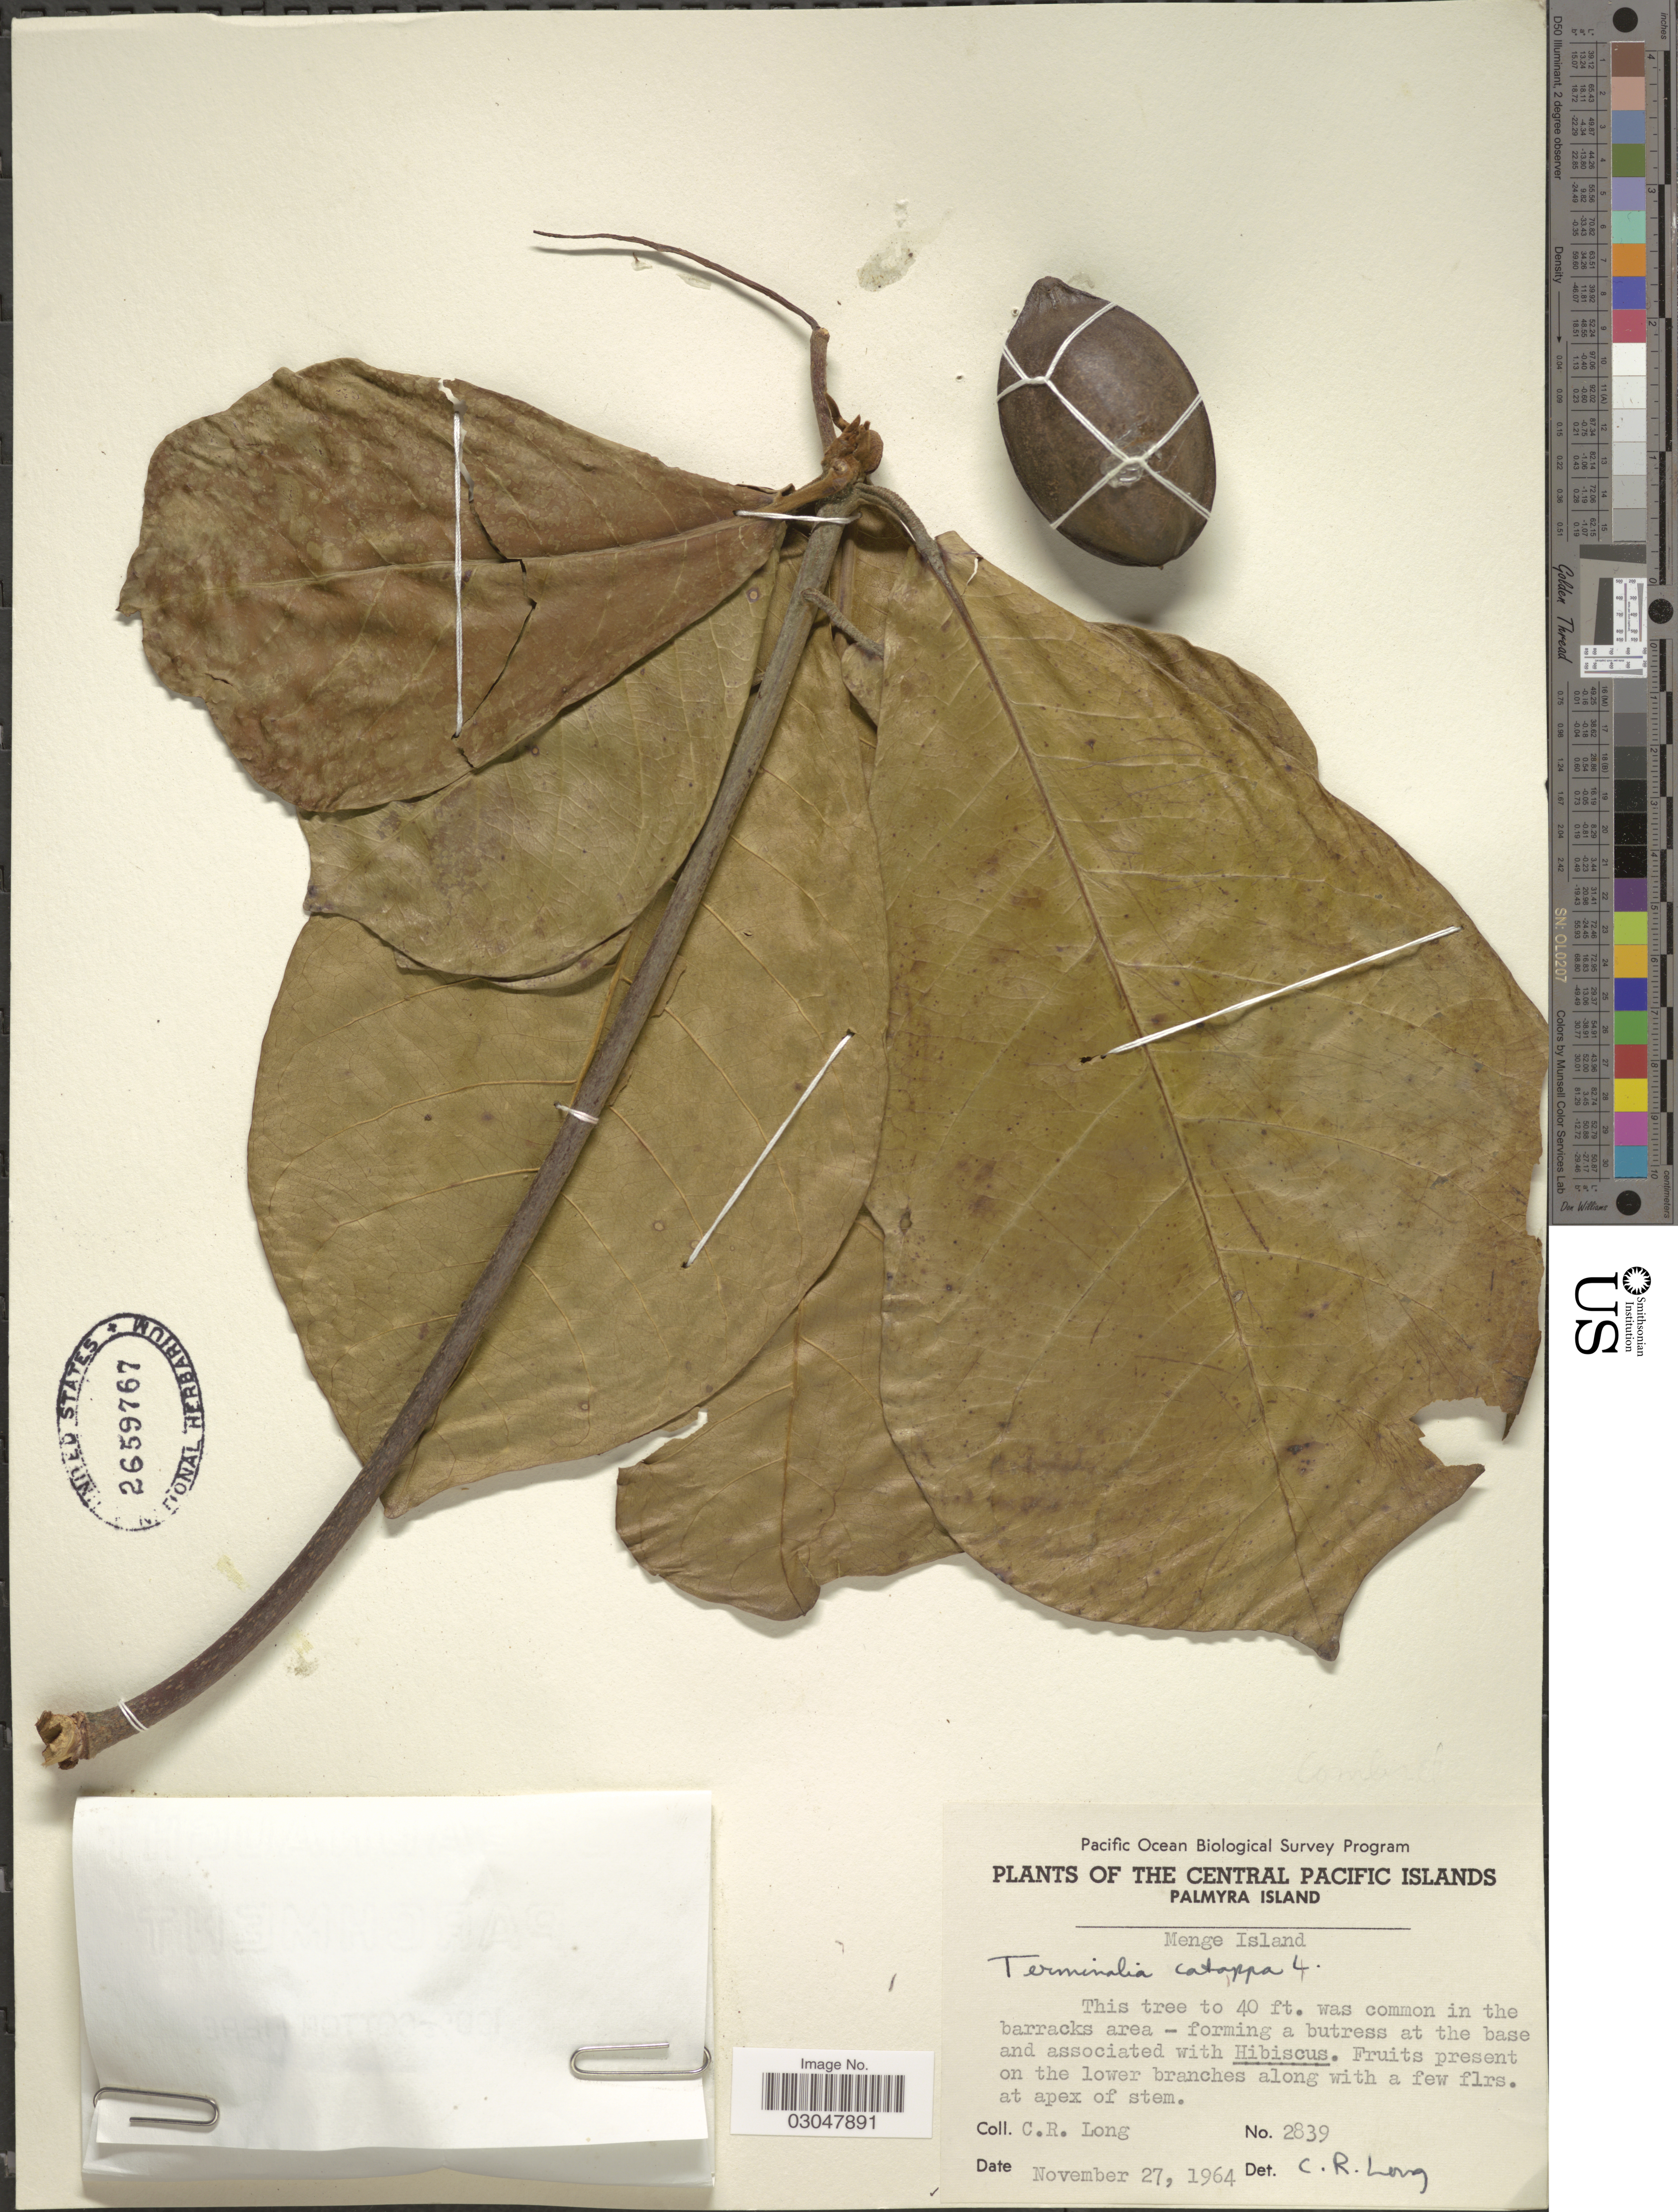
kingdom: Plantae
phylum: Tracheophyta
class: Magnoliopsida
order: Myrtales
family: Combretaceae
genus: Terminalia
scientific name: Terminalia catappa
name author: L.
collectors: C. R. Long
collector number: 2839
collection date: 1964-11-27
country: U.S. Administered Pacific Islands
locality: Central Pacific Islands. Palmyra Island. Menge Island.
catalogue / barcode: US 2659767